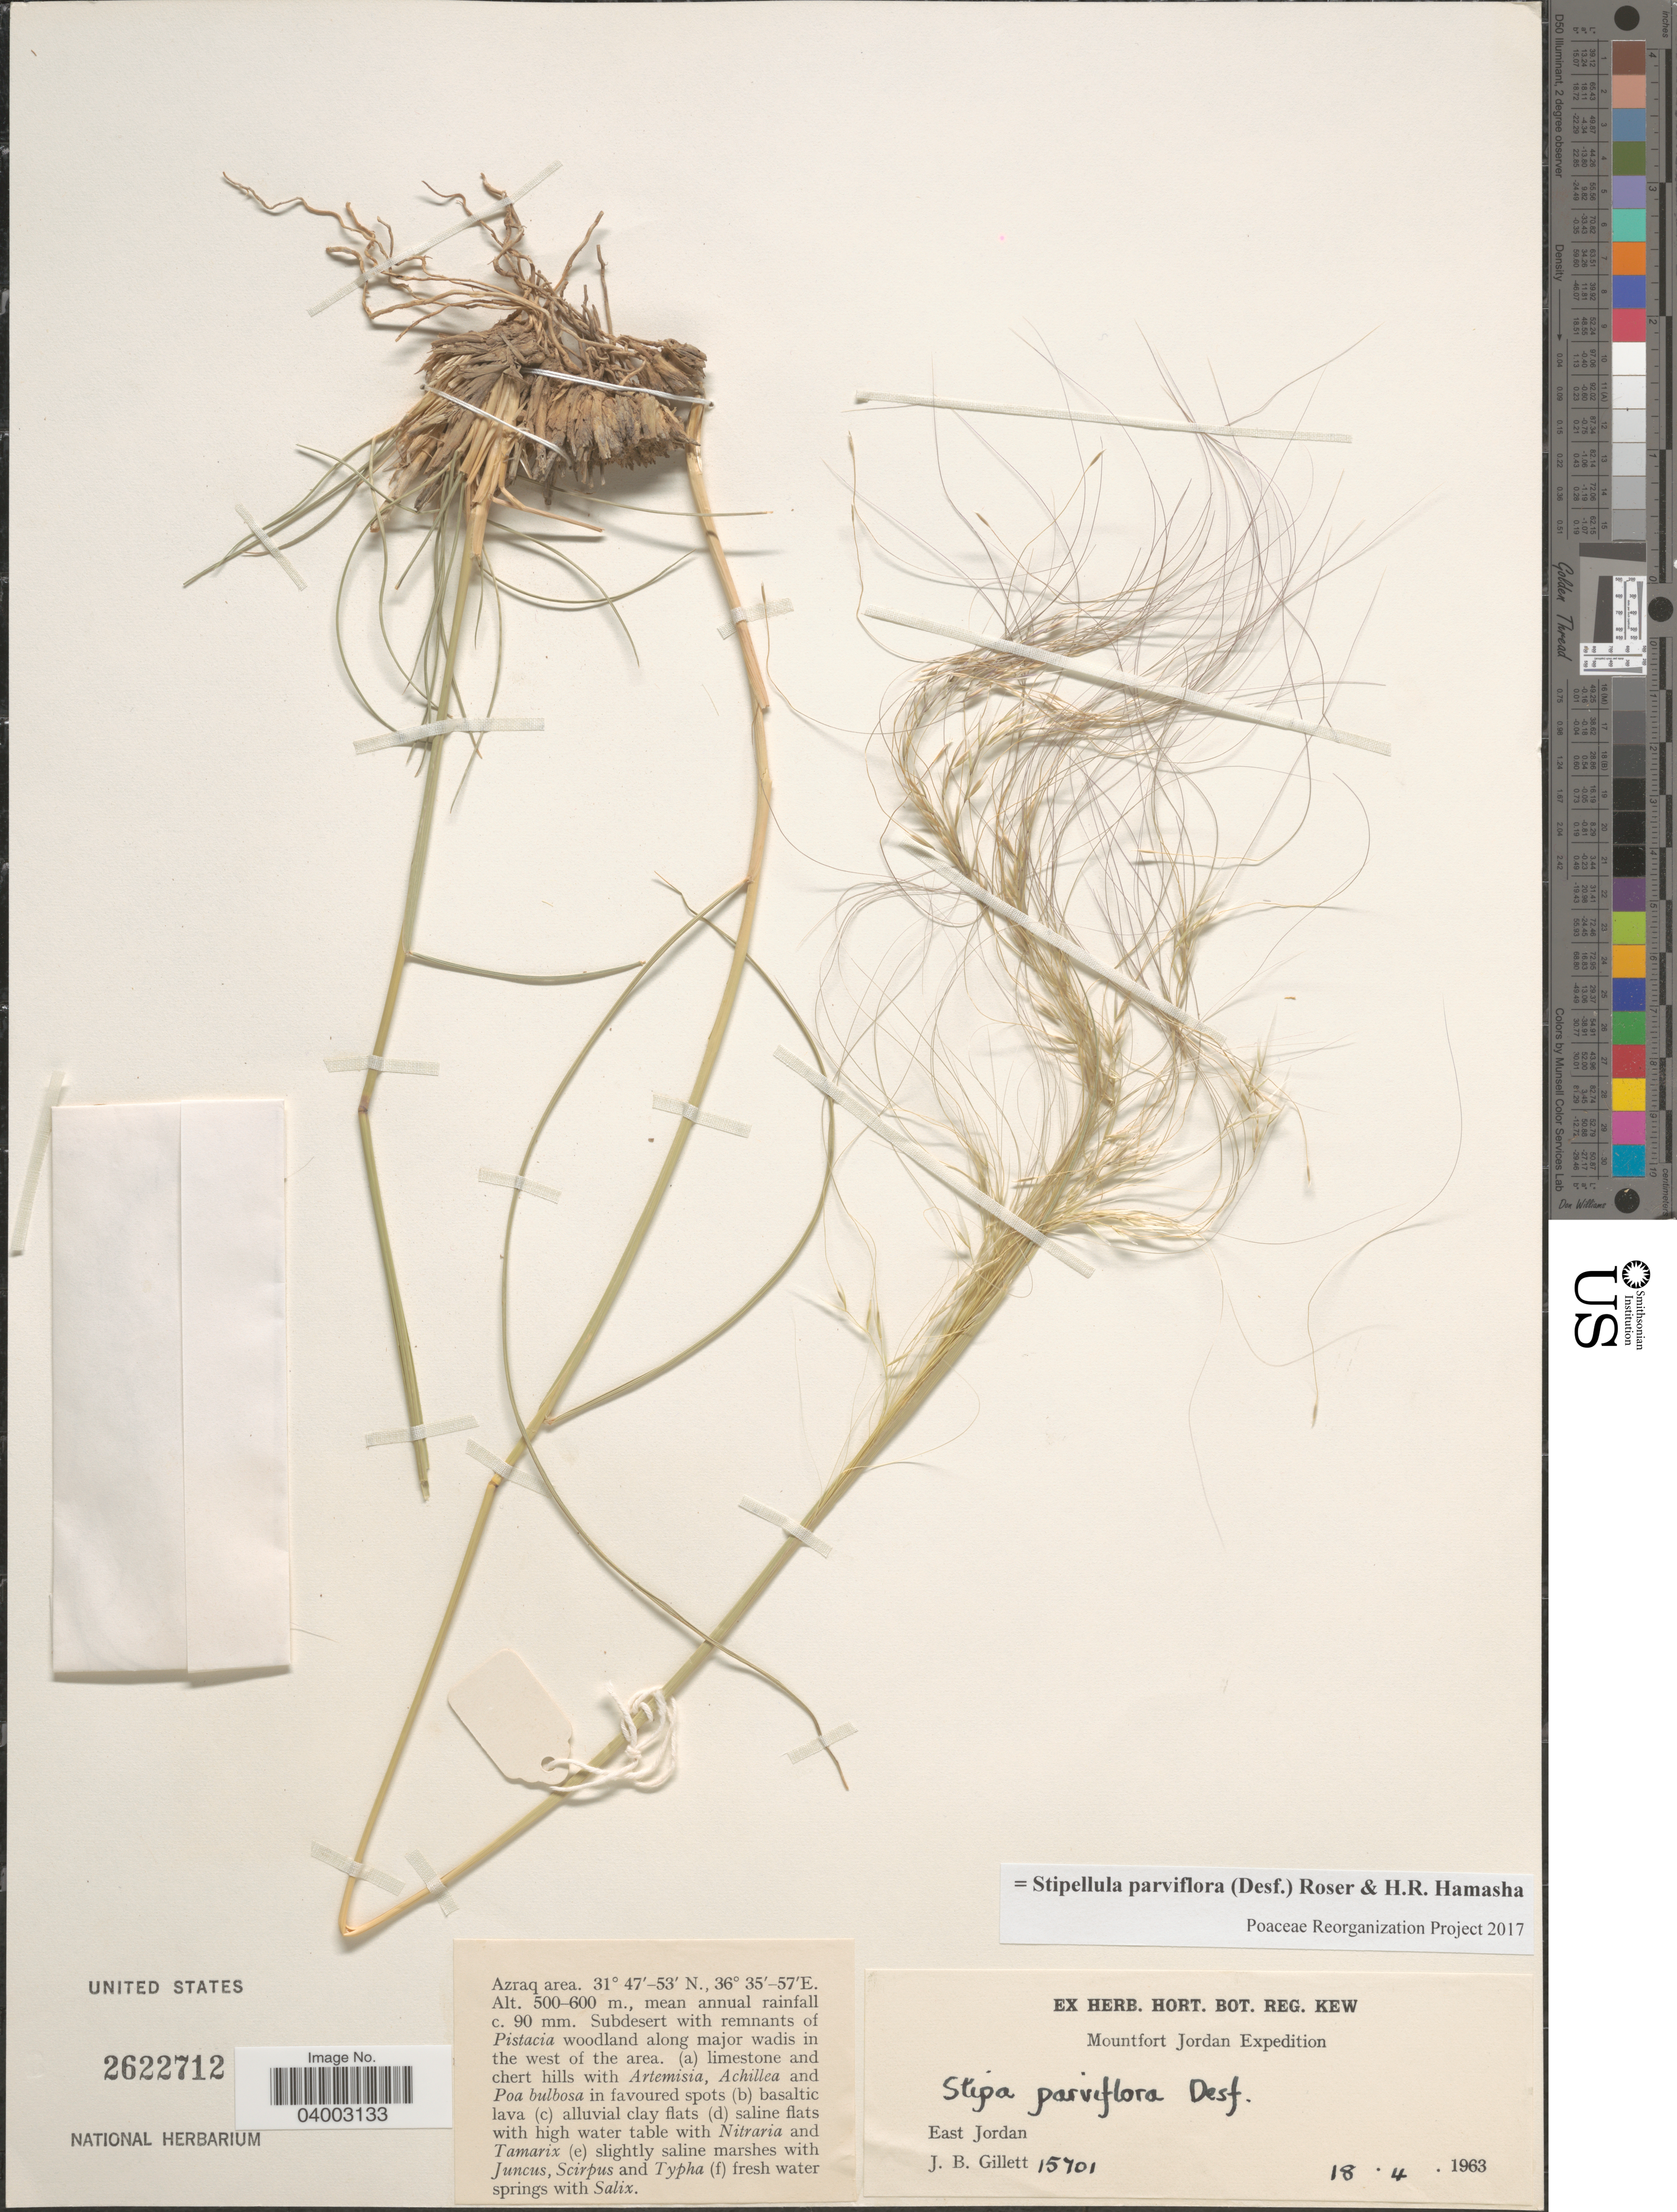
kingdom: Plantae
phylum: Tracheophyta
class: Liliopsida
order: Poales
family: Poaceae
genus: Stipellula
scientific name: Stipellula parviflora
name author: (Desf.) Röser & H. R. Hamasha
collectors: J. B. Gillett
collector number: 15701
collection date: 1963-04-18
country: Jordan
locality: East Jordan. Azraq area. Subdesert with remnants of Pistacia woodland along major wadis in the west of the area.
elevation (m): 500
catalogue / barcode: US 2622712